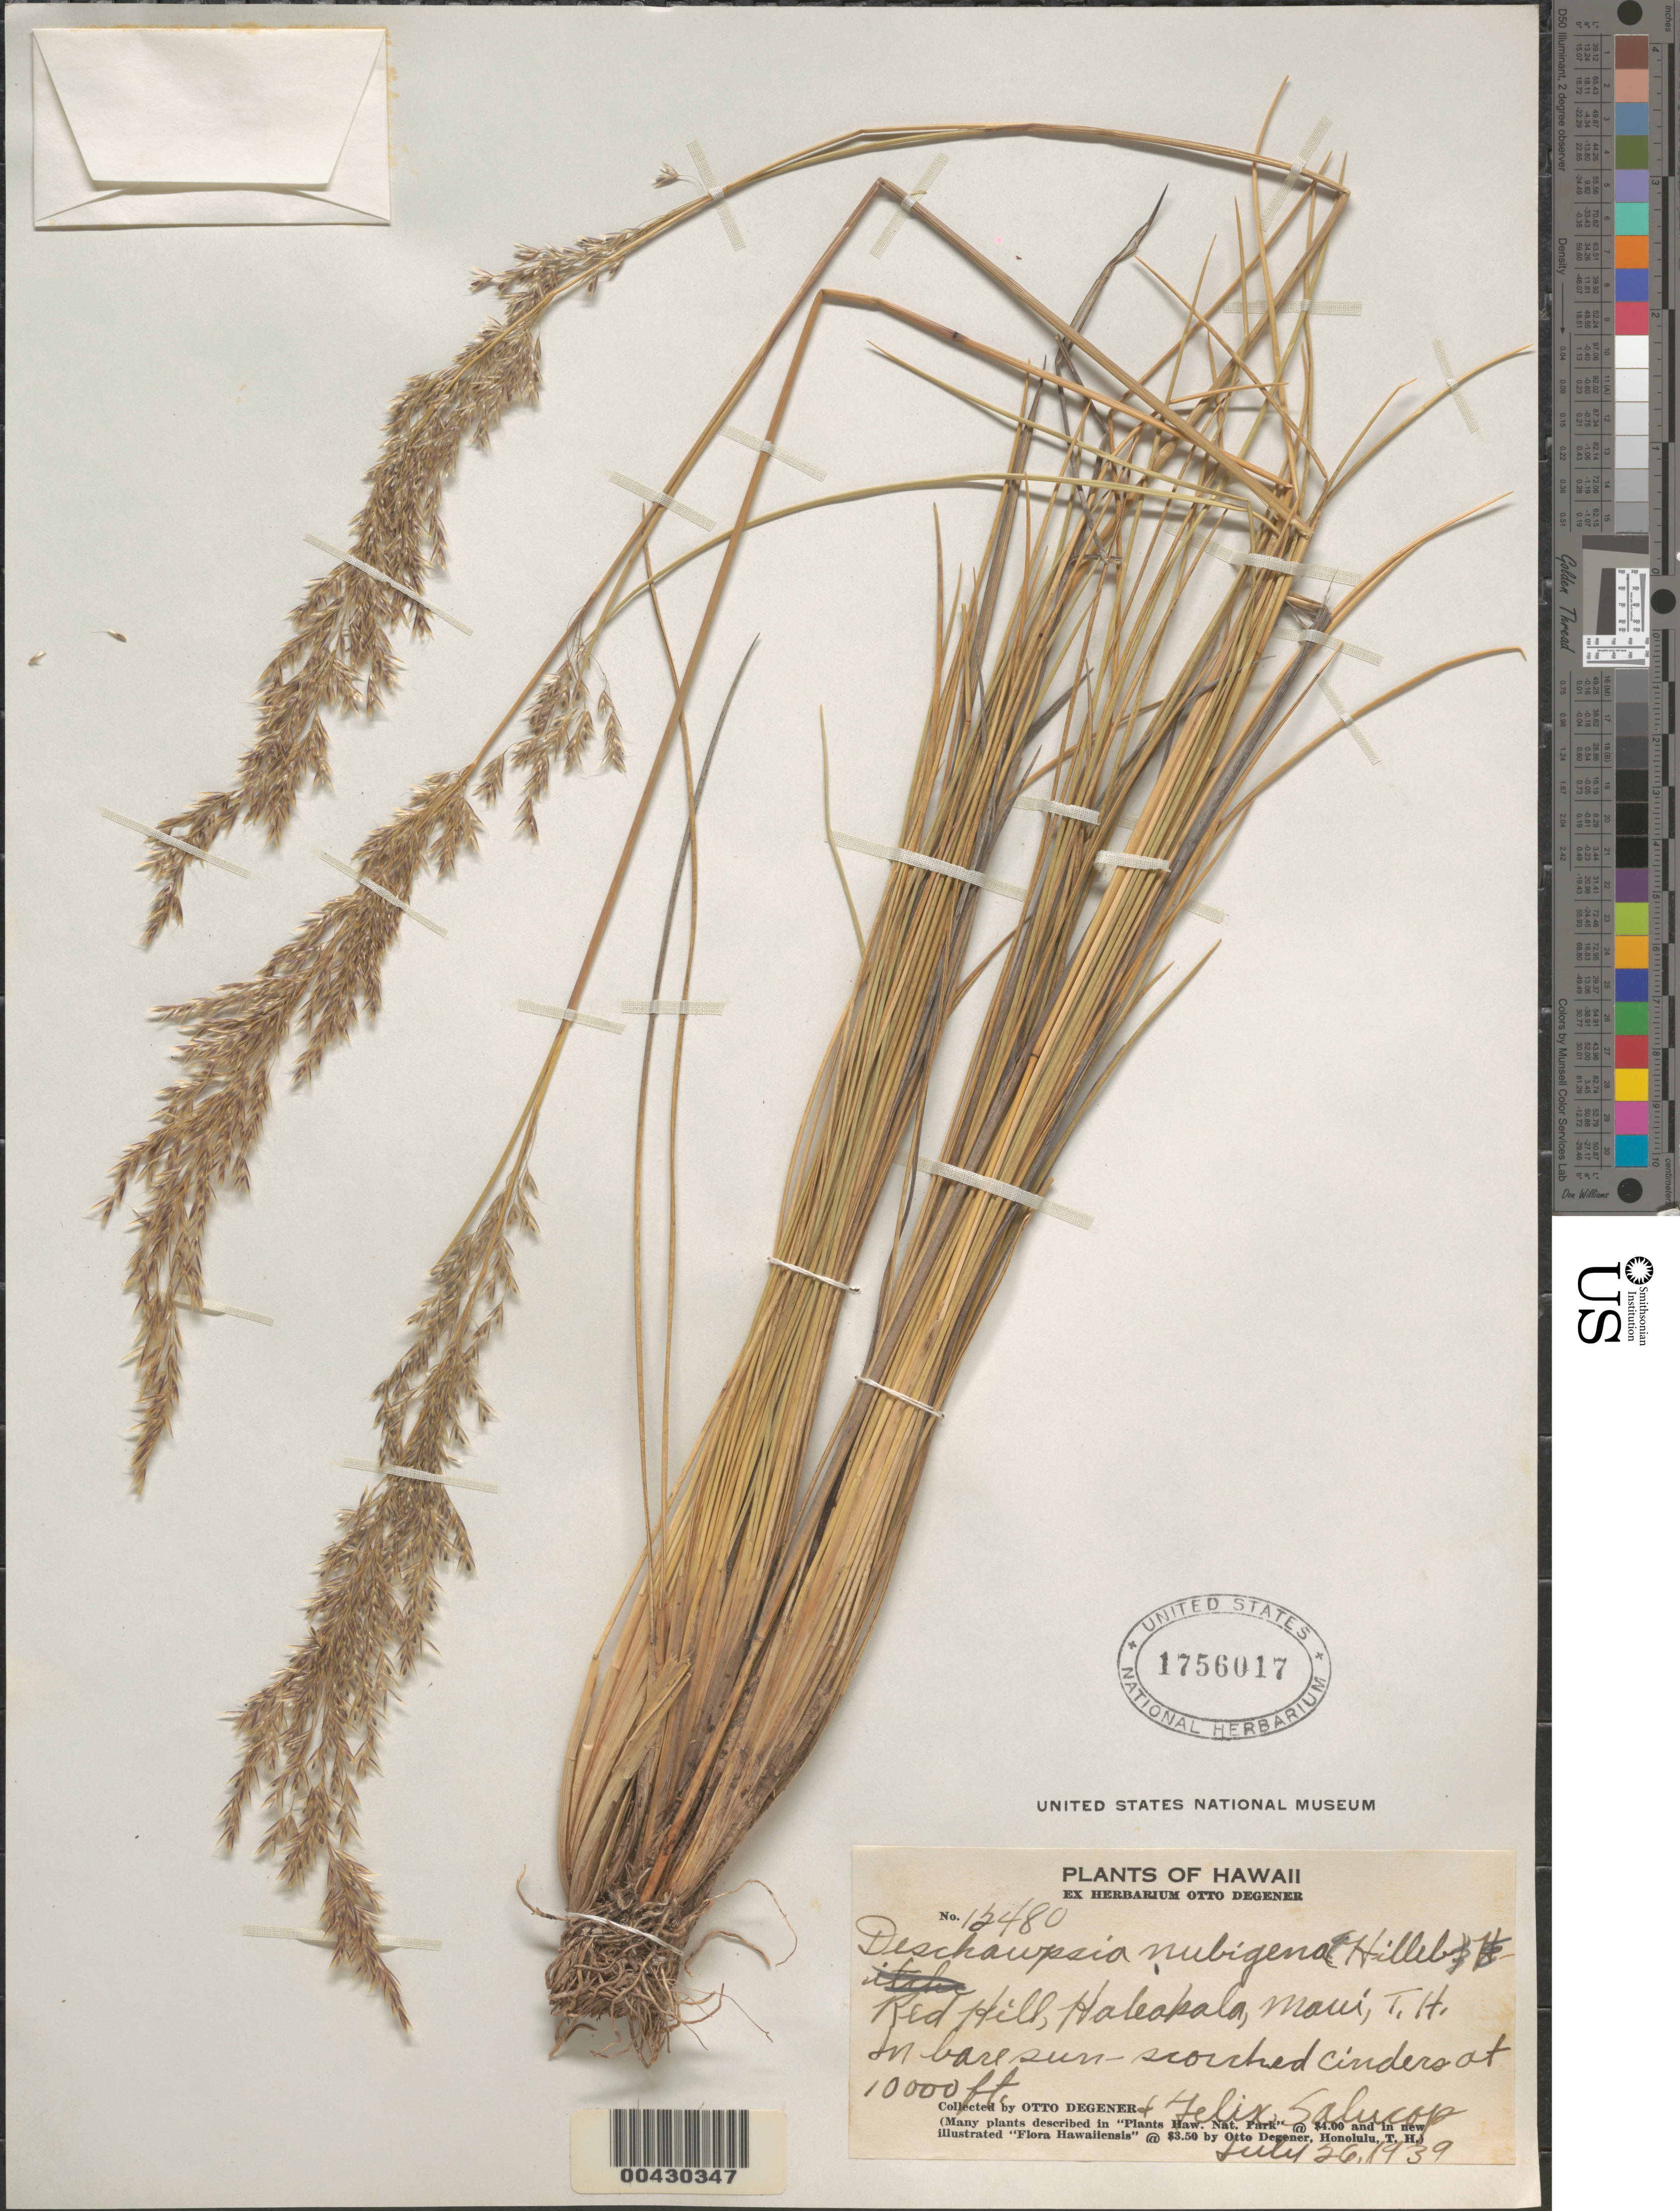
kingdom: Plantae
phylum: Tracheophyta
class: Liliopsida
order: Poales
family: Poaceae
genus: Deschampsia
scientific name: Deschampsia nubigena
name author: Hillebr.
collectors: O. Degener & F. Salucop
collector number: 12480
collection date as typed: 26 Jul 1939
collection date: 1939-07-26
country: United States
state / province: Hawaii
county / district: Maui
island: Maui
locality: Red Hill, Haleakala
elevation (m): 3048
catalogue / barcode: US 1756017